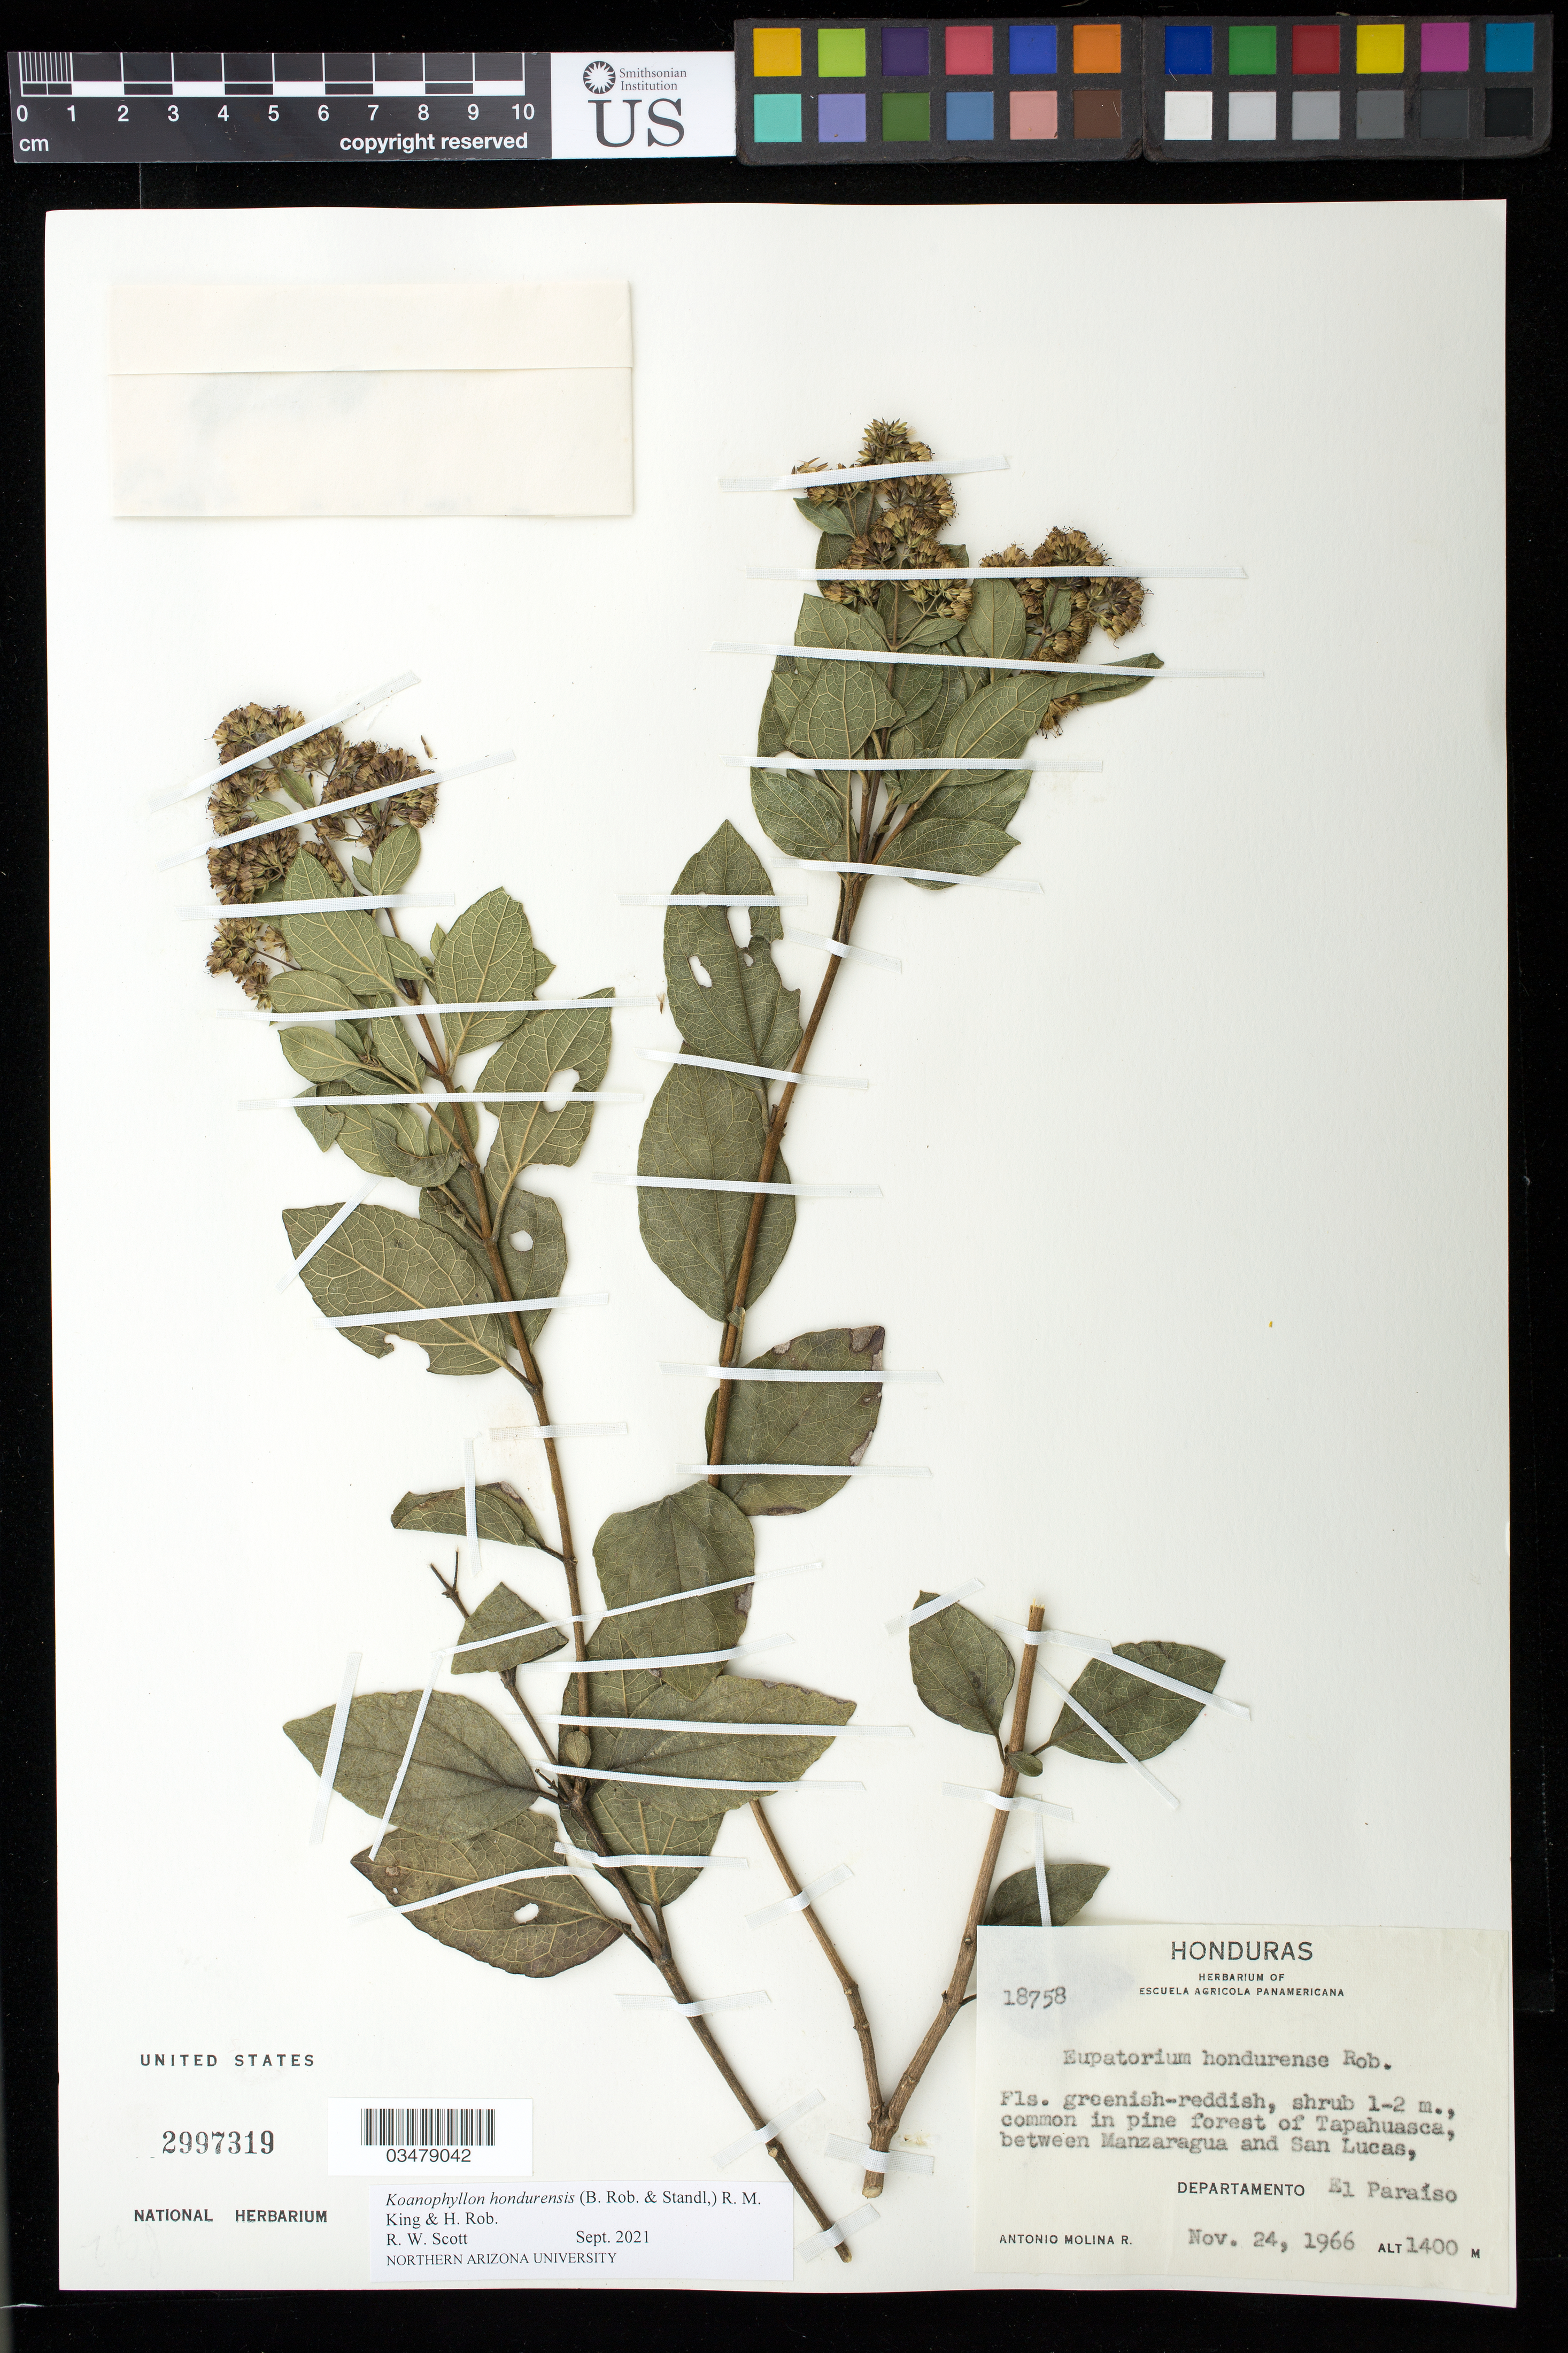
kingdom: Plantae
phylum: Tracheophyta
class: Magnoliopsida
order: Asterales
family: Asteraceae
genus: Koanophyllon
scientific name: Koanophyllon hondurensis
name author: (B.L. Rob.) R.M. King & H. Rob.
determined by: Scott, R. W.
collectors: A. Molina R.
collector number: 18758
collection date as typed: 24 Nov 1966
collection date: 1966-11-24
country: Honduras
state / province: El Paraíso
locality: Between Manzaragua and San Lucas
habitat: Pine forest of Tapahuasca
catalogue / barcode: US 2997319